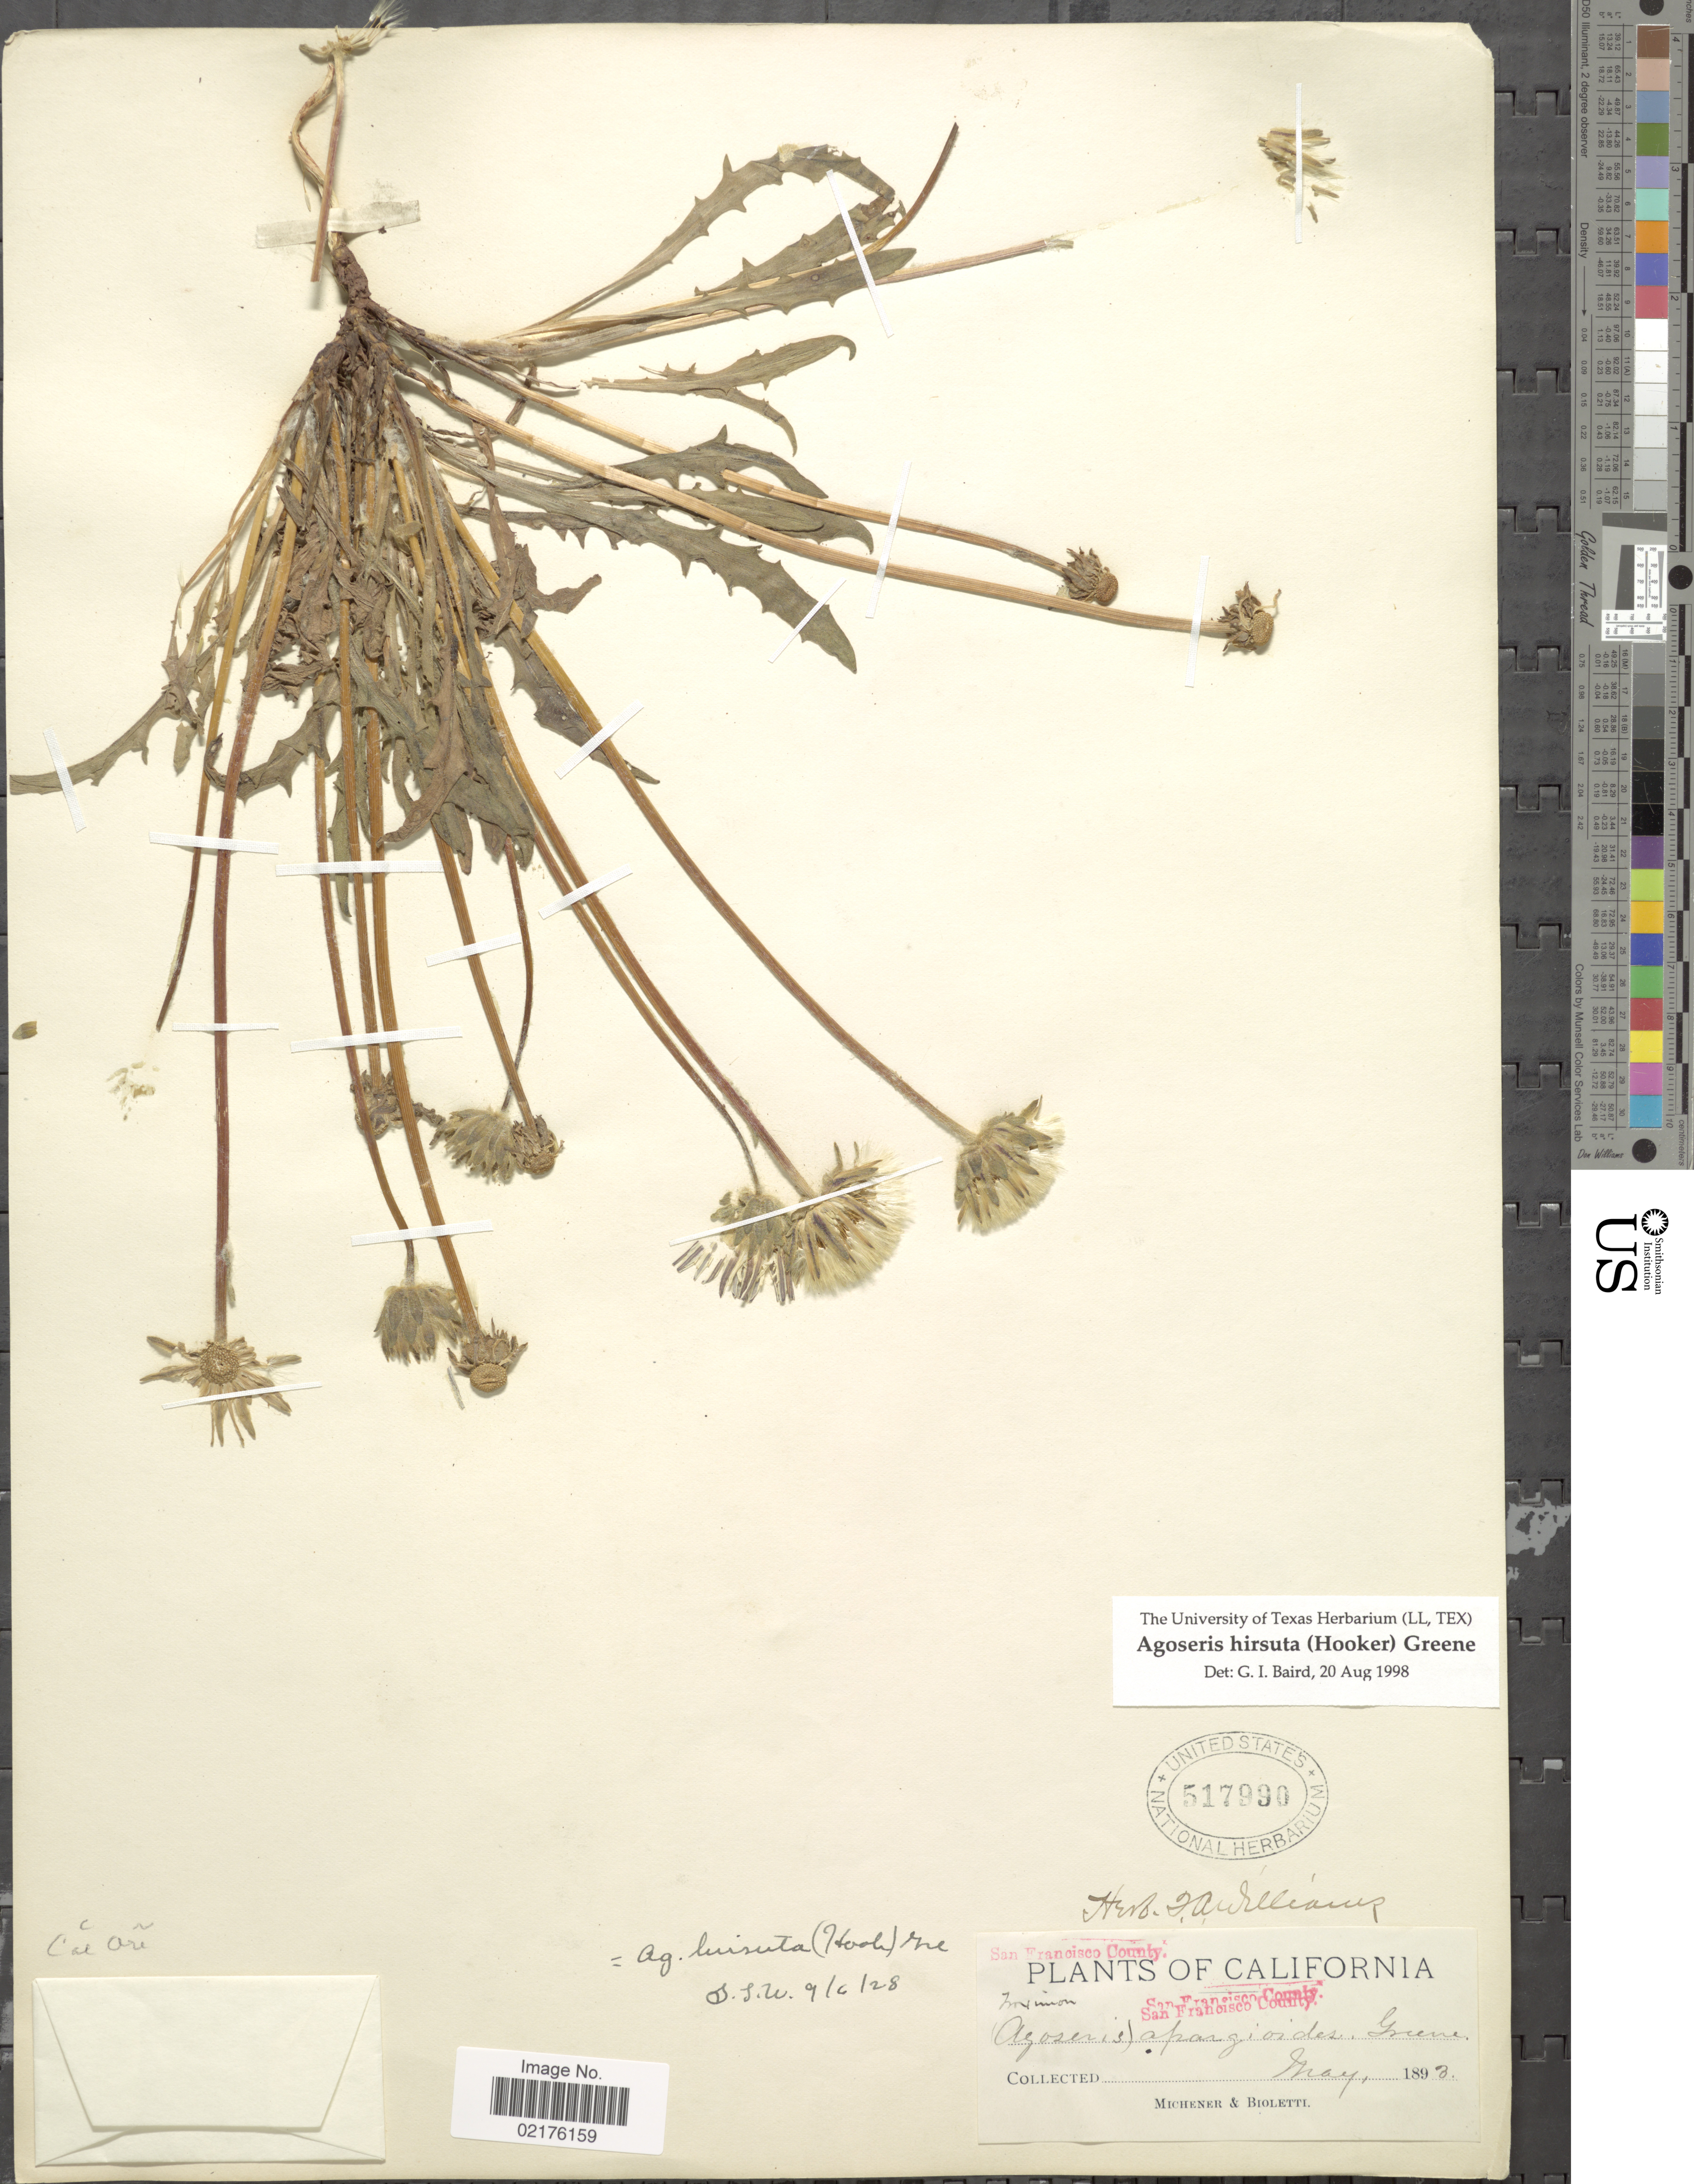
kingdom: Plantae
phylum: Tracheophyta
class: Magnoliopsida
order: Asterales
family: Asteraceae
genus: Agoseris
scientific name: Agoseris hirsuta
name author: (Hook.) Greene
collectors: -. Michener & -- Bioletti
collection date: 1893-05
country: United States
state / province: California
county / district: San Francisco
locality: San Francisco County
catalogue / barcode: US 517990